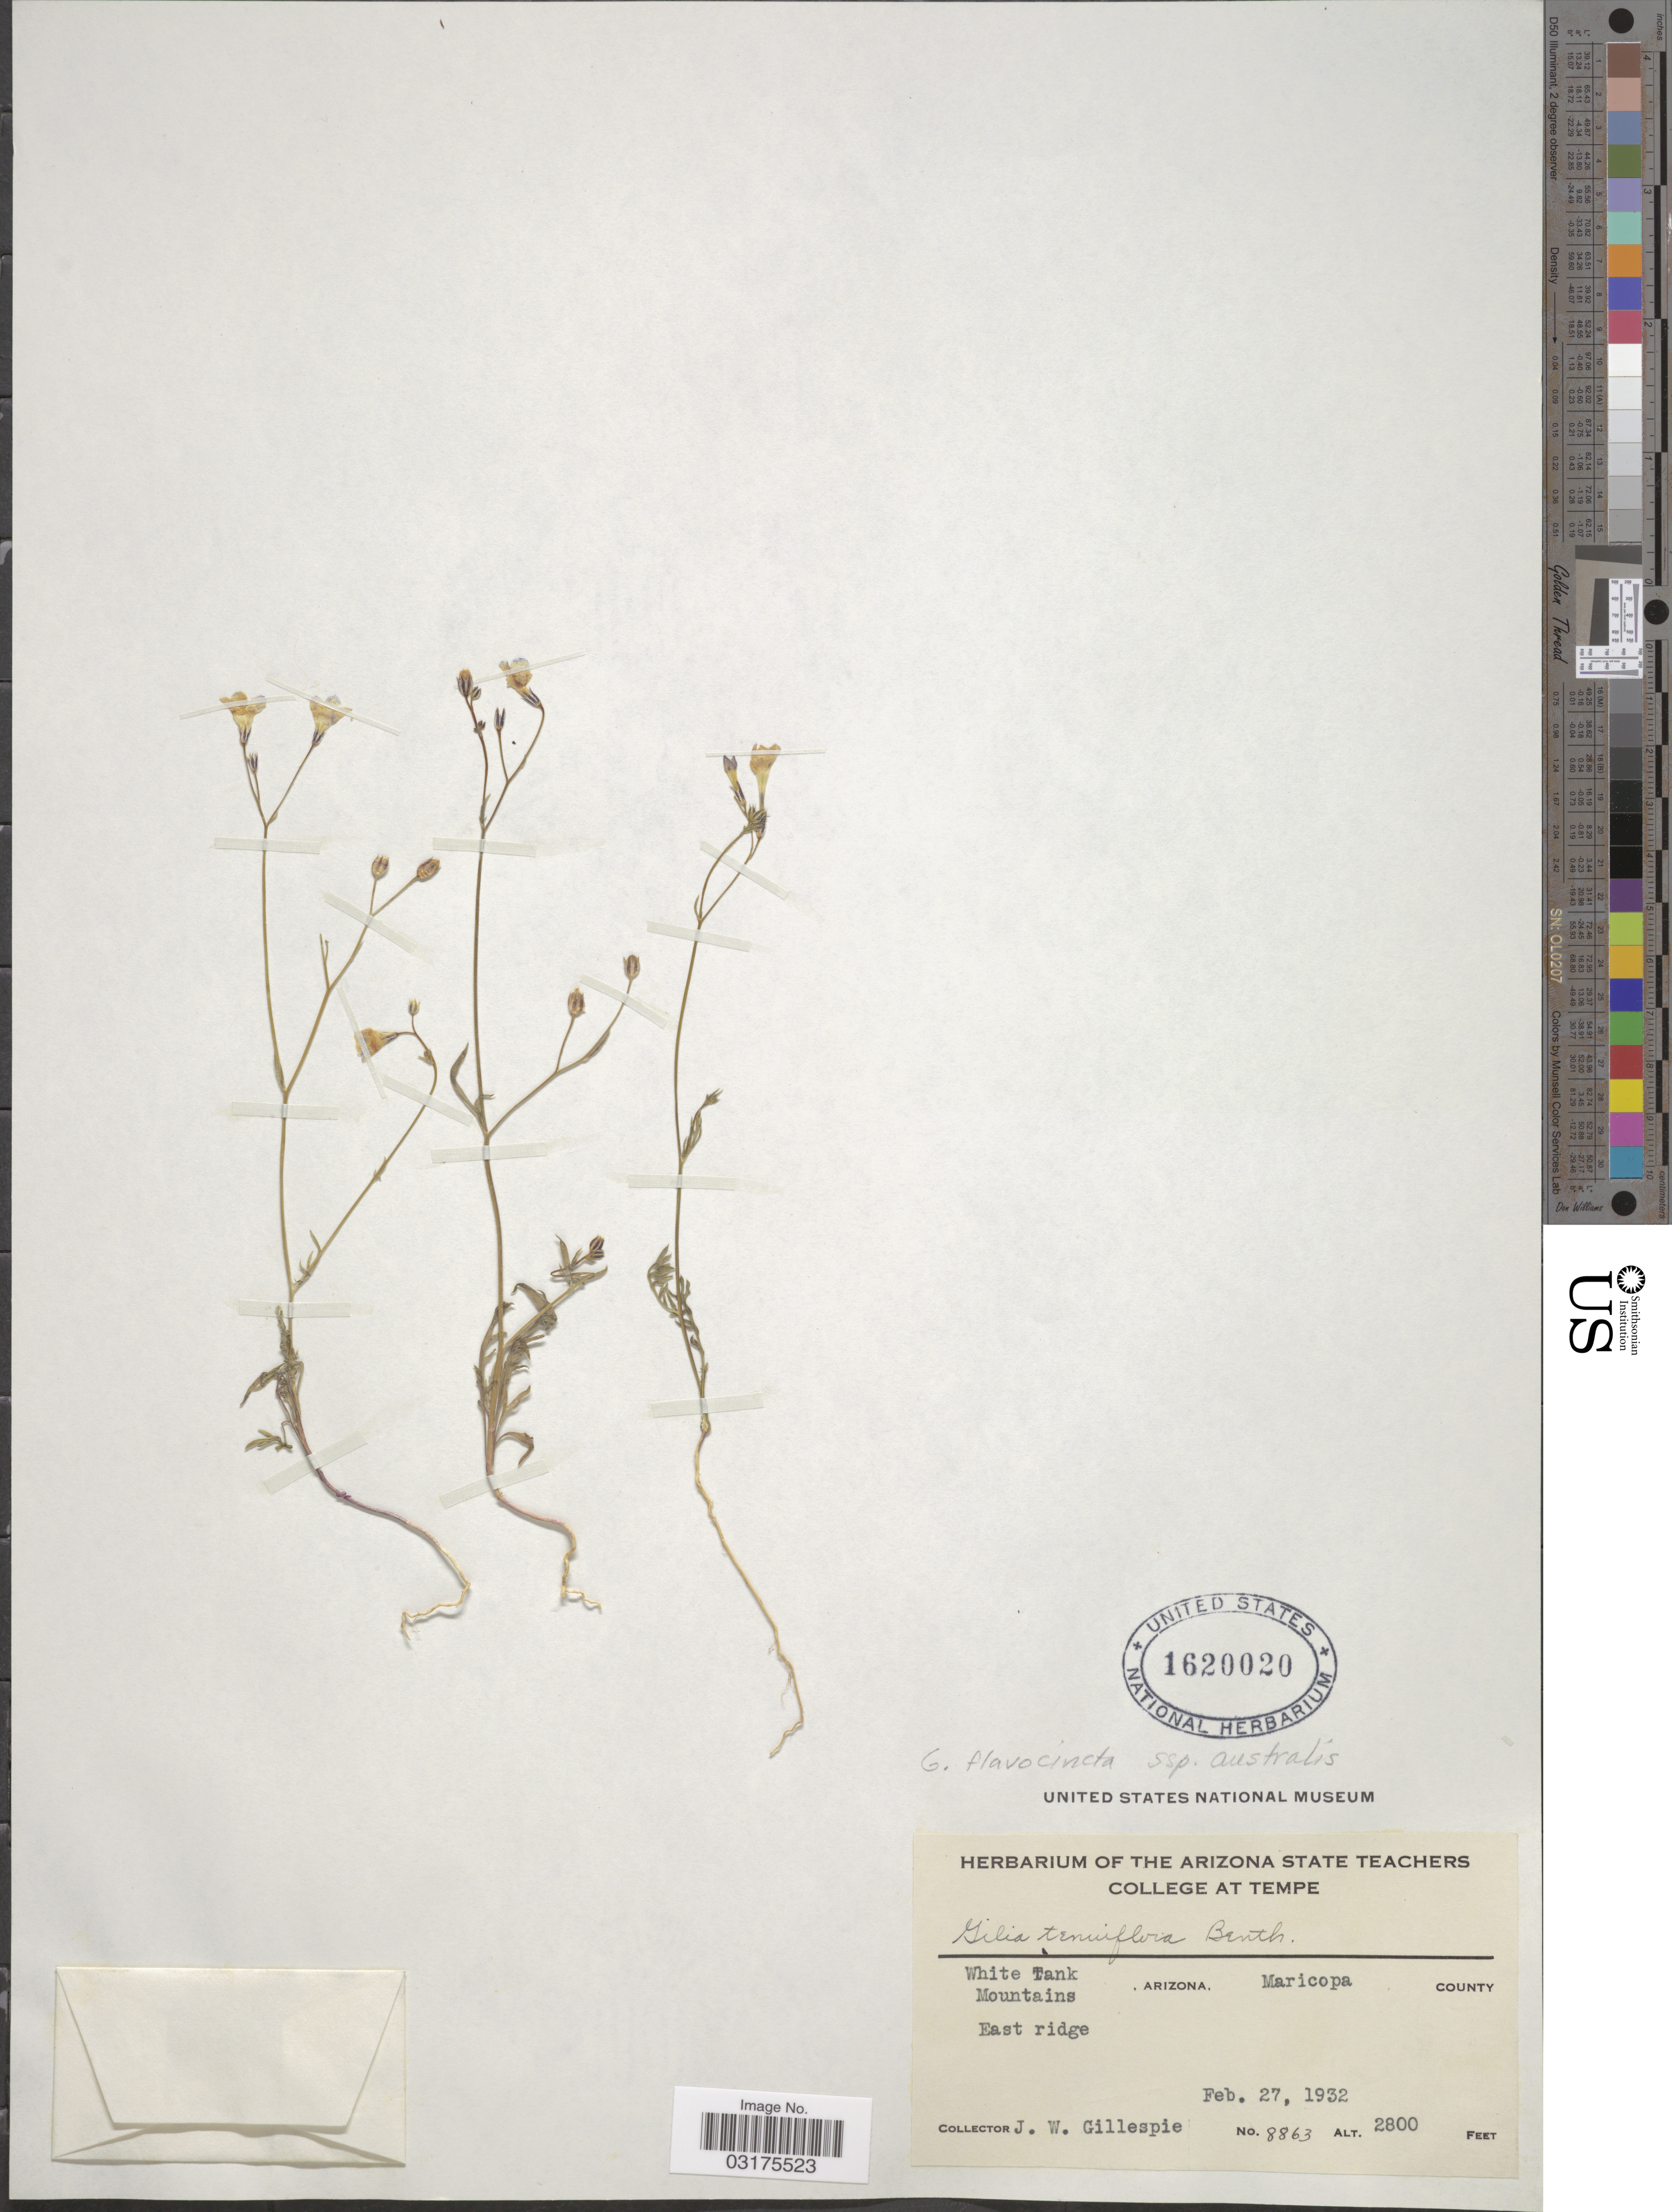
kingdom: Plantae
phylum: Tracheophyta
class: Magnoliopsida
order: Ericales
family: Polemoniaceae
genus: Gilia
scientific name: Gilia flavocincta subsp. australis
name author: A. Nelson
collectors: J. W. Gillespie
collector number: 8863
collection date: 1932-02-27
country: United States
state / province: Arizona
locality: White Tank, Arizona, Maricopa County, Mountains, East ridge.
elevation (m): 853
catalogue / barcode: US 1620020